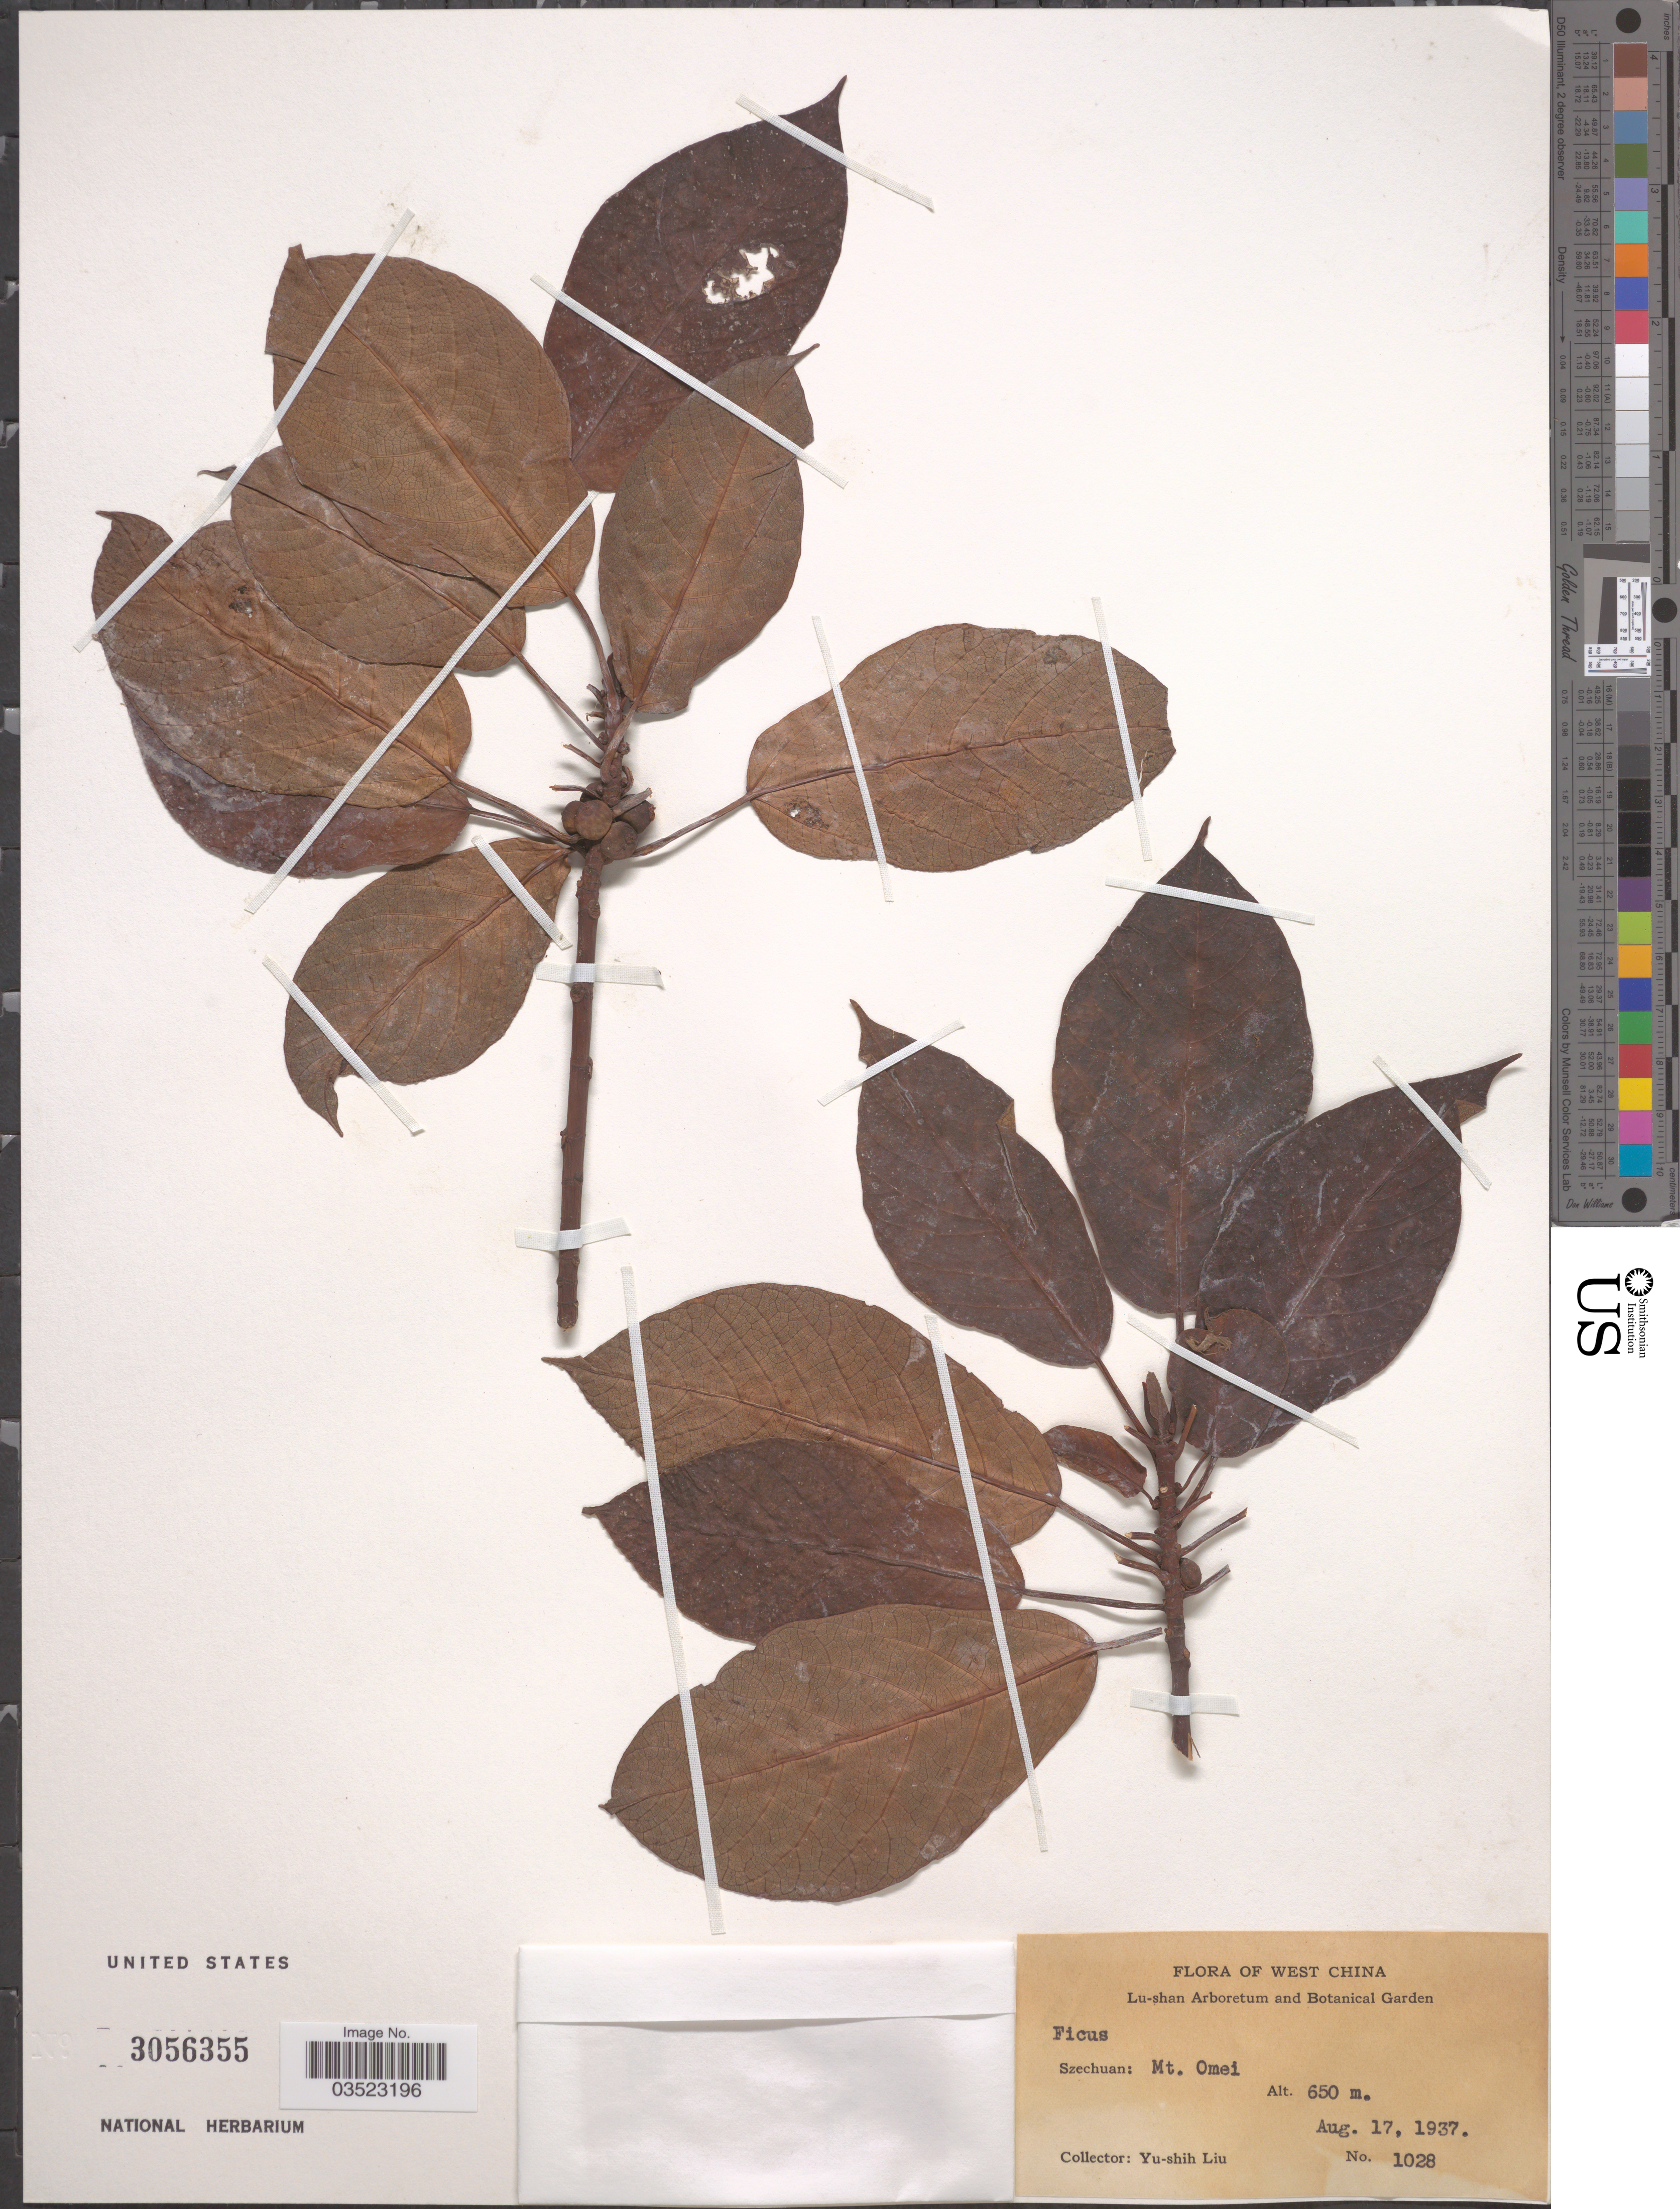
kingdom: Plantae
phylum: Tracheophyta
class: Magnoliopsida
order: Rosales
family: Moraceae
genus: Ficus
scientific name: Ficus sp.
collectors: Y.-S. Liu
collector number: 1028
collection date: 1937-08-17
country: China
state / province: Sichuan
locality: West China. Szechuan: Mt. Omei.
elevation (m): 650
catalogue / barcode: US 3056355